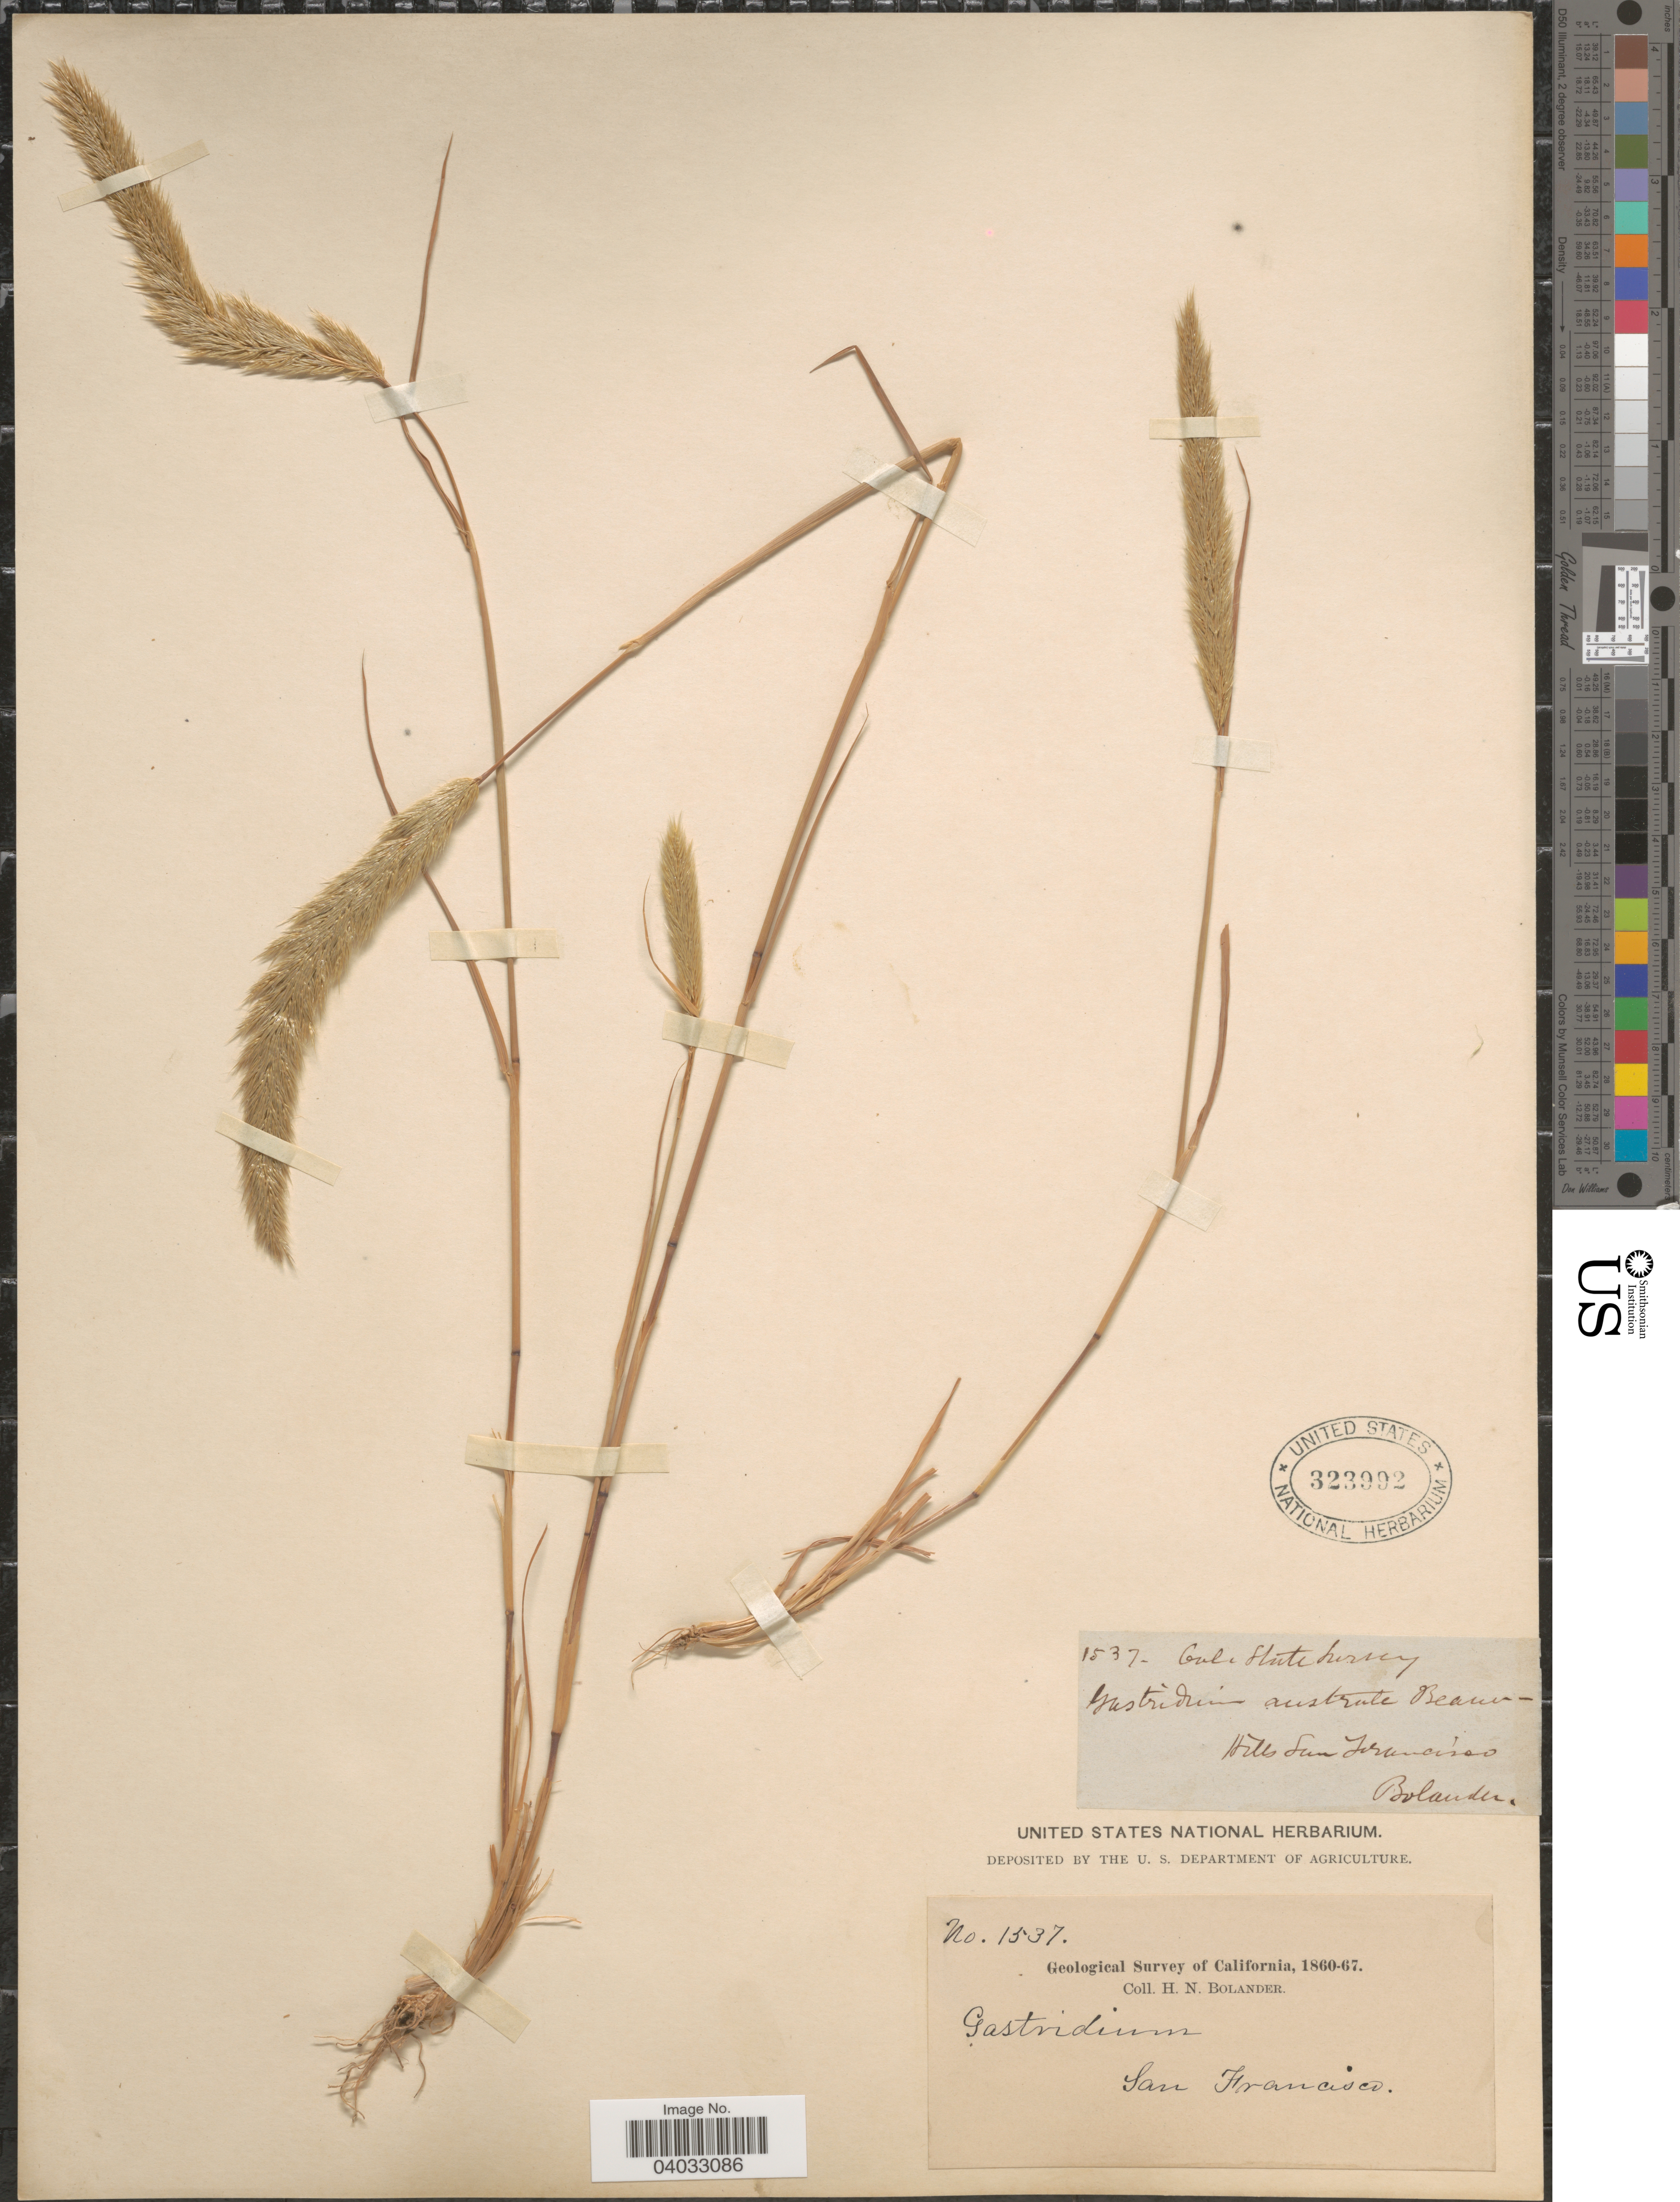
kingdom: Plantae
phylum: Tracheophyta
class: Liliopsida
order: Poales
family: Poaceae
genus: Gastridium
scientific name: Gastridium phleoides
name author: (Nees) C.E. Hubb.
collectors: H. Bolander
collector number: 1537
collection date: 1860/1867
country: United States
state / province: California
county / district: San Francisco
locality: Hills San Francisco.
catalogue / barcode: US 323992